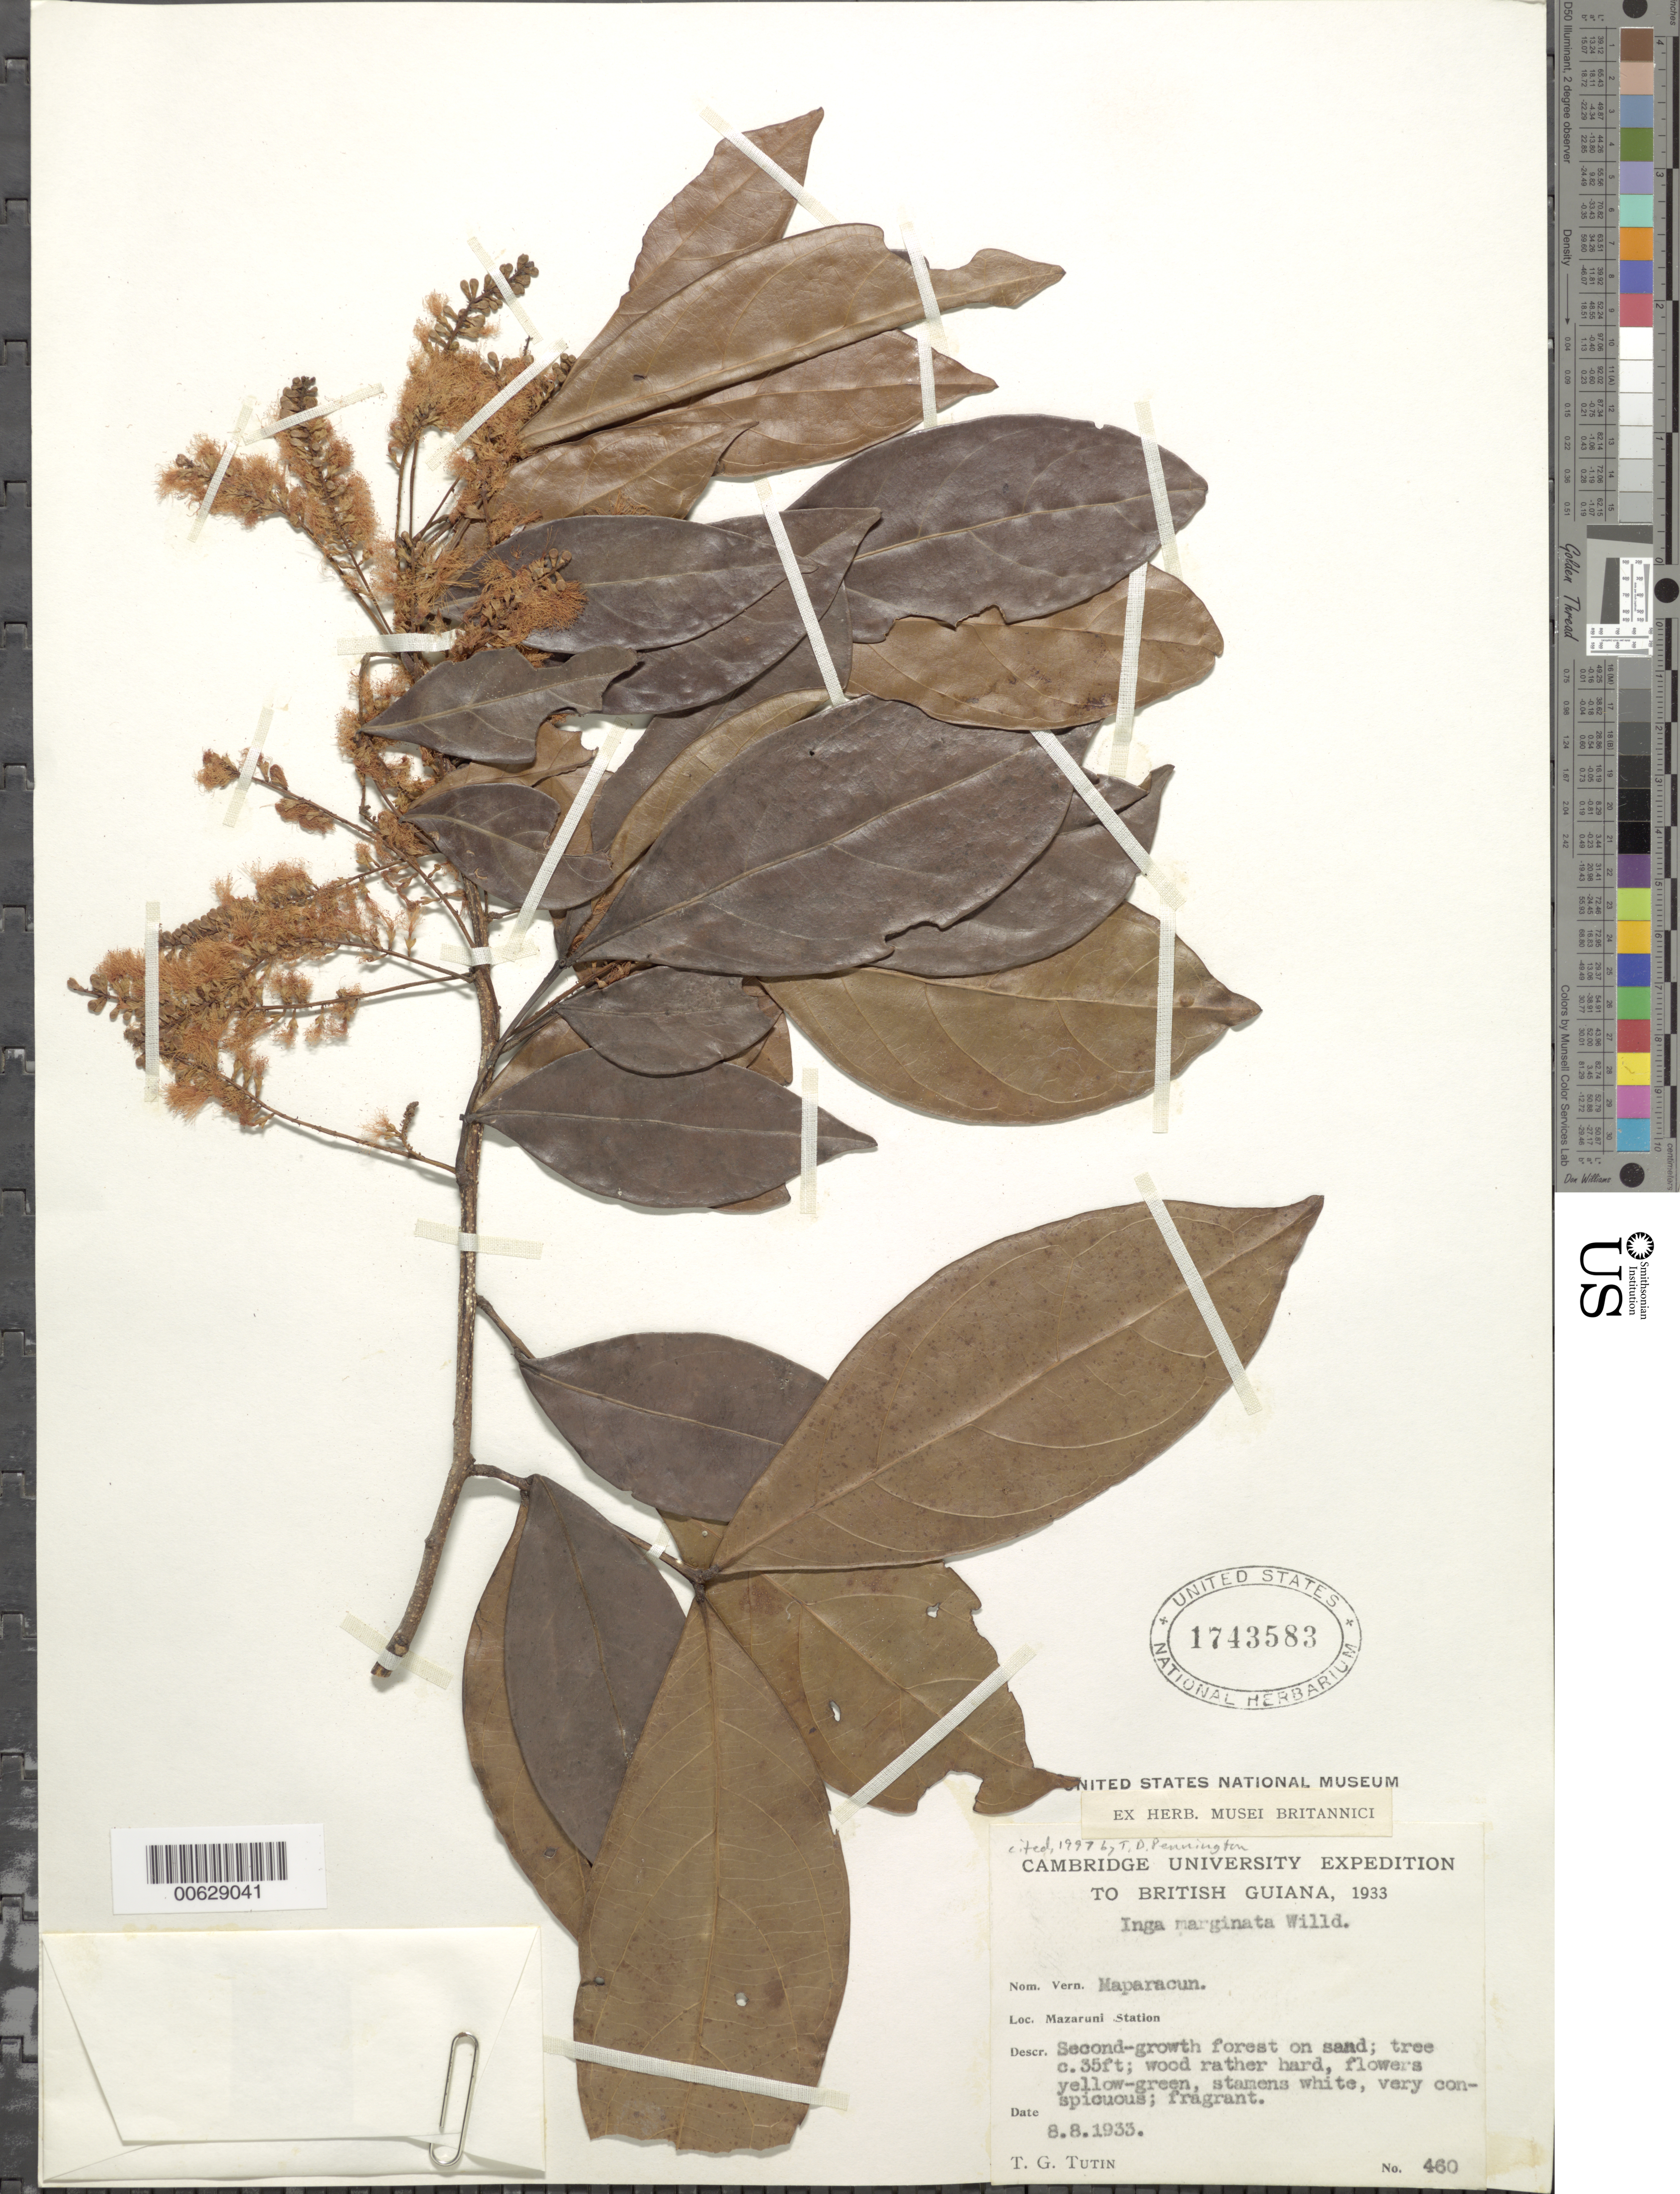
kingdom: Plantae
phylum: Tracheophyta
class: Magnoliopsida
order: Fabales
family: Fabaceae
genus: Inga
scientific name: Inga marginata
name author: Willd.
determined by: Pennington, T. D., (K)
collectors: T. G. Tutin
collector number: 460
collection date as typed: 8-Aug-33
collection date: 1933-08-08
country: Guyana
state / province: Cuyuni-Mazaruni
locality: Akuruku Creek, Mazaruni Station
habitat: Second-growth forest on sand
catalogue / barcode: US 1743583